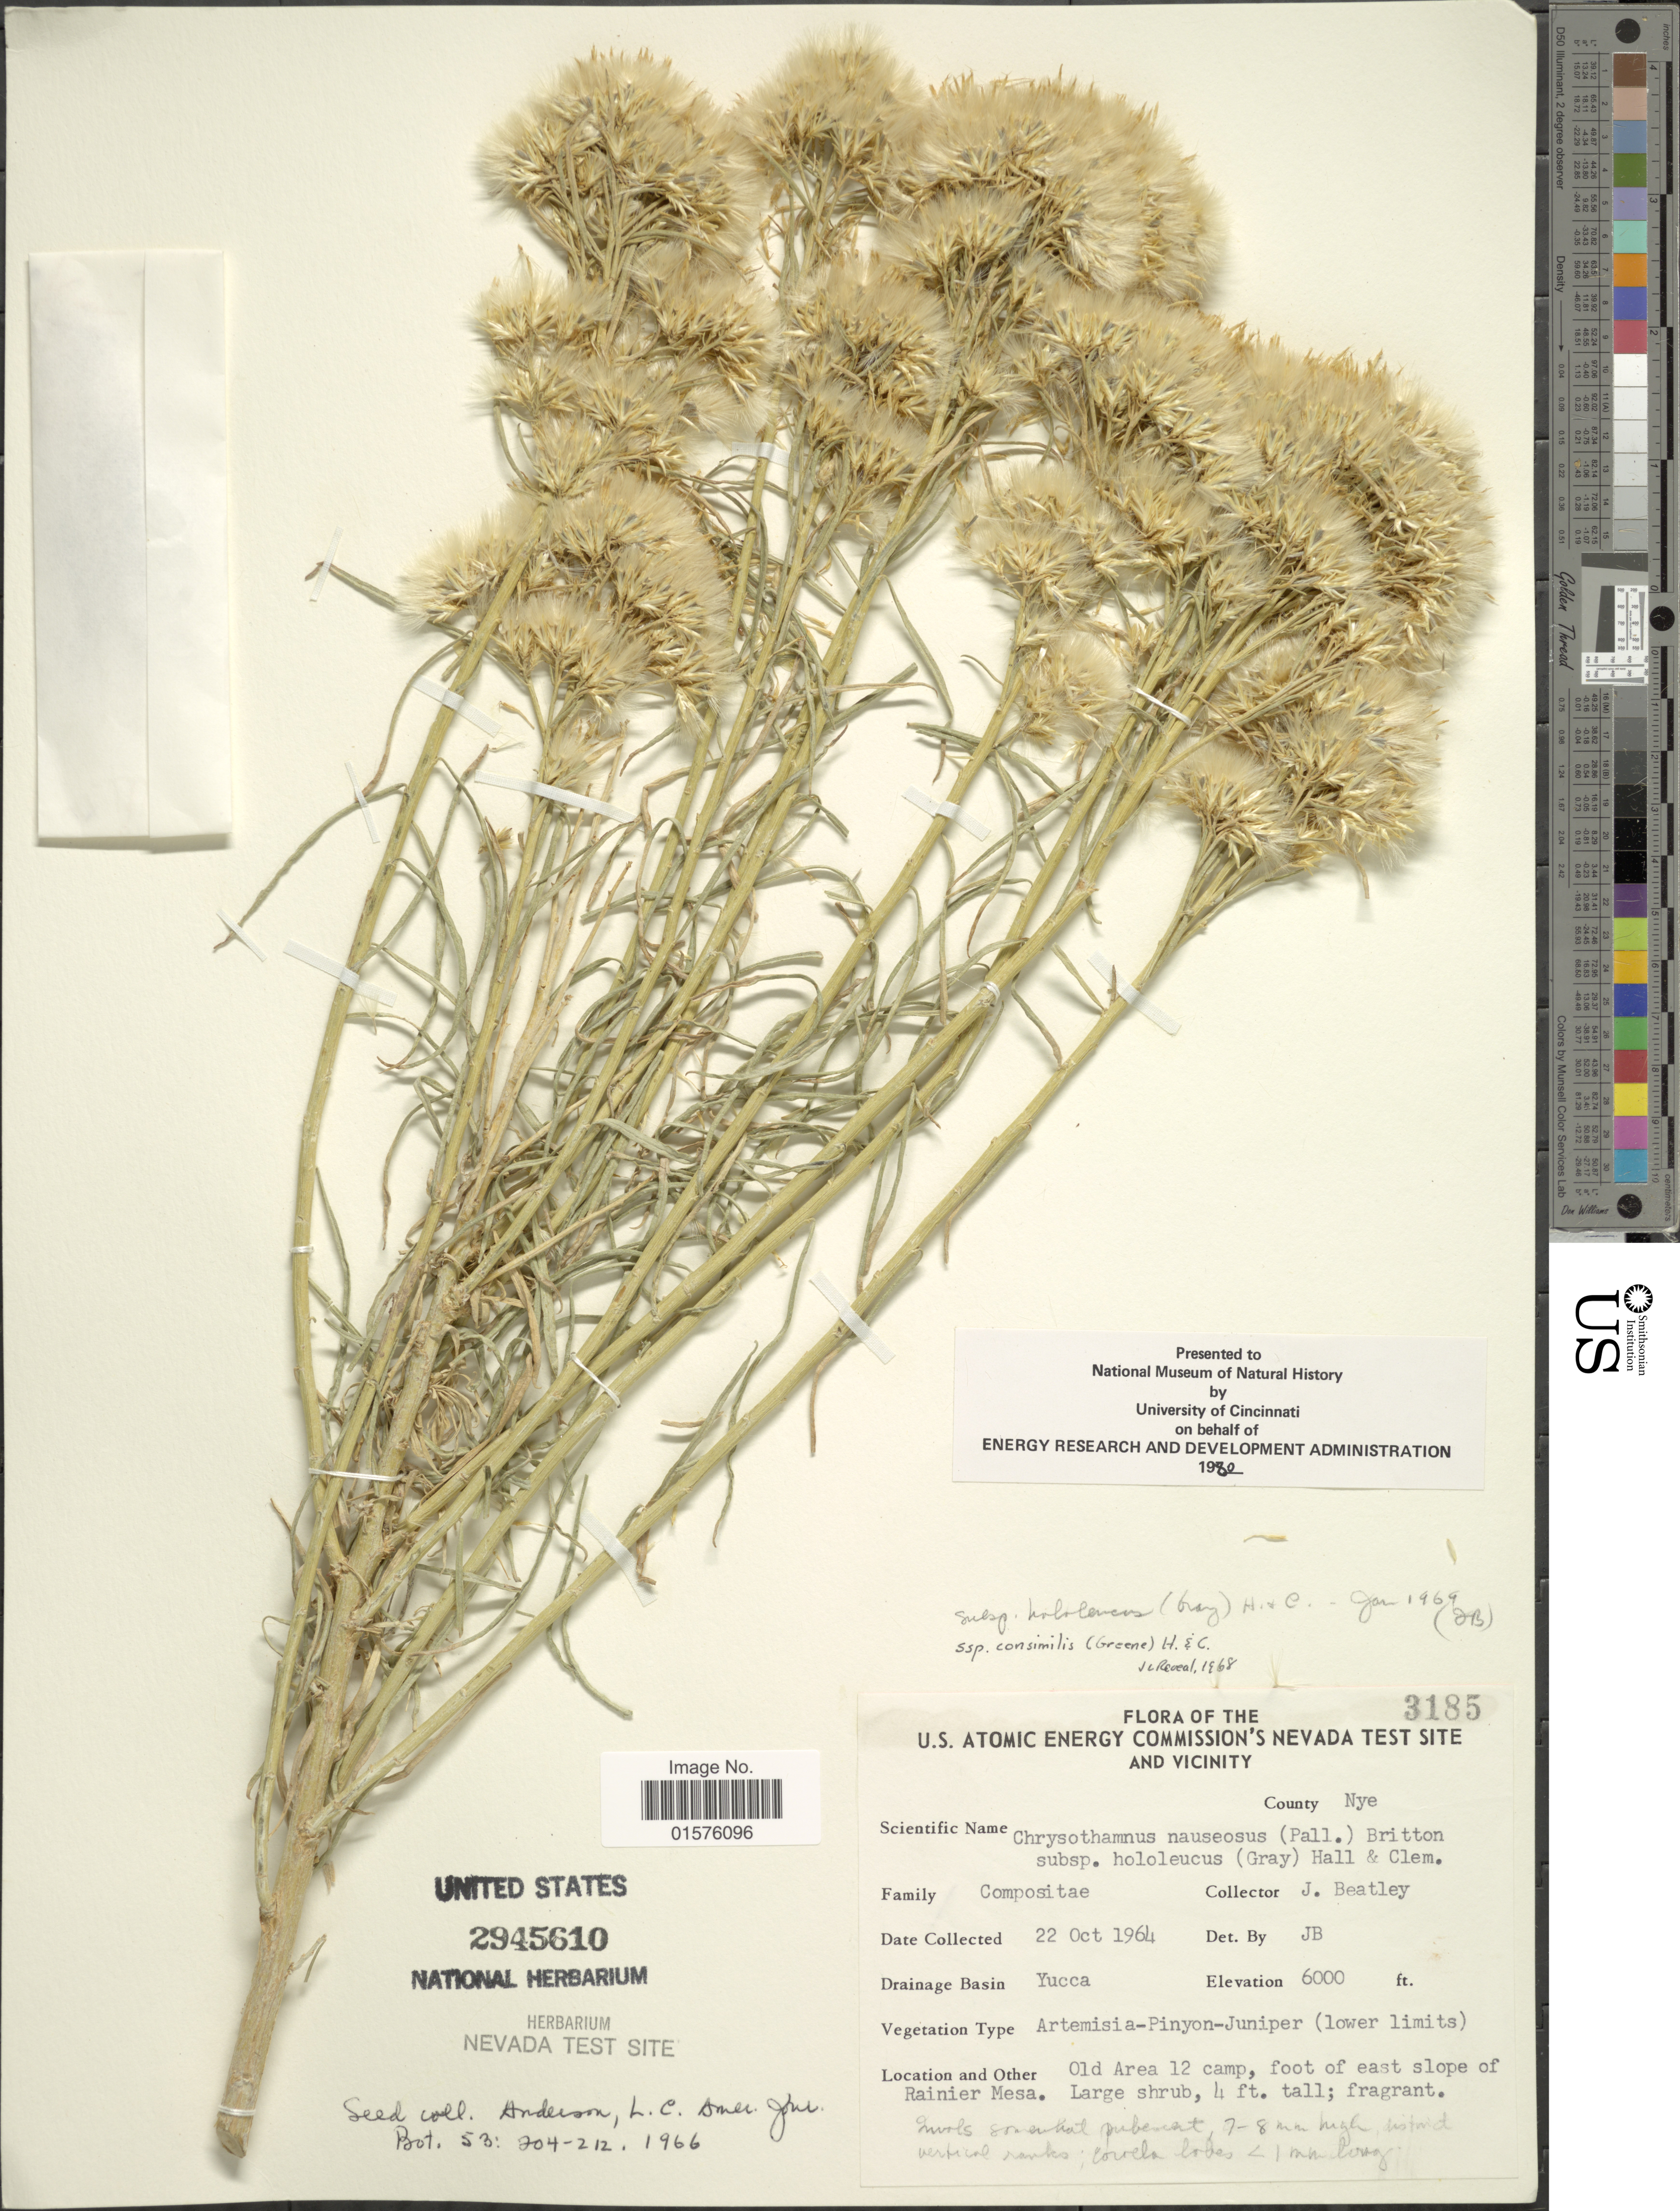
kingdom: Plantae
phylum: Tracheophyta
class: Magnoliopsida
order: Asterales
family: Asteraceae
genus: Ericameria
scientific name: Ericameria nauseosa var. hololeuca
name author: (A. Gray) G.L. Nesom & G.I. Baird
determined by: Urbatsch, Lowell E., Curator (LSU), Louisiana State University (UNITED STATES)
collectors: J. C. Beatley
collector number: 3185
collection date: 1964-10-22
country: United States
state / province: Nevada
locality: The U.S. Atomic Energy Commision's Nevada test site and vicinity, County: Nye, Old area 12 camp, foot east of slope of Rainier Mesa. Drainage basin: Yucca.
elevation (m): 1829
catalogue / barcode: US 2945610